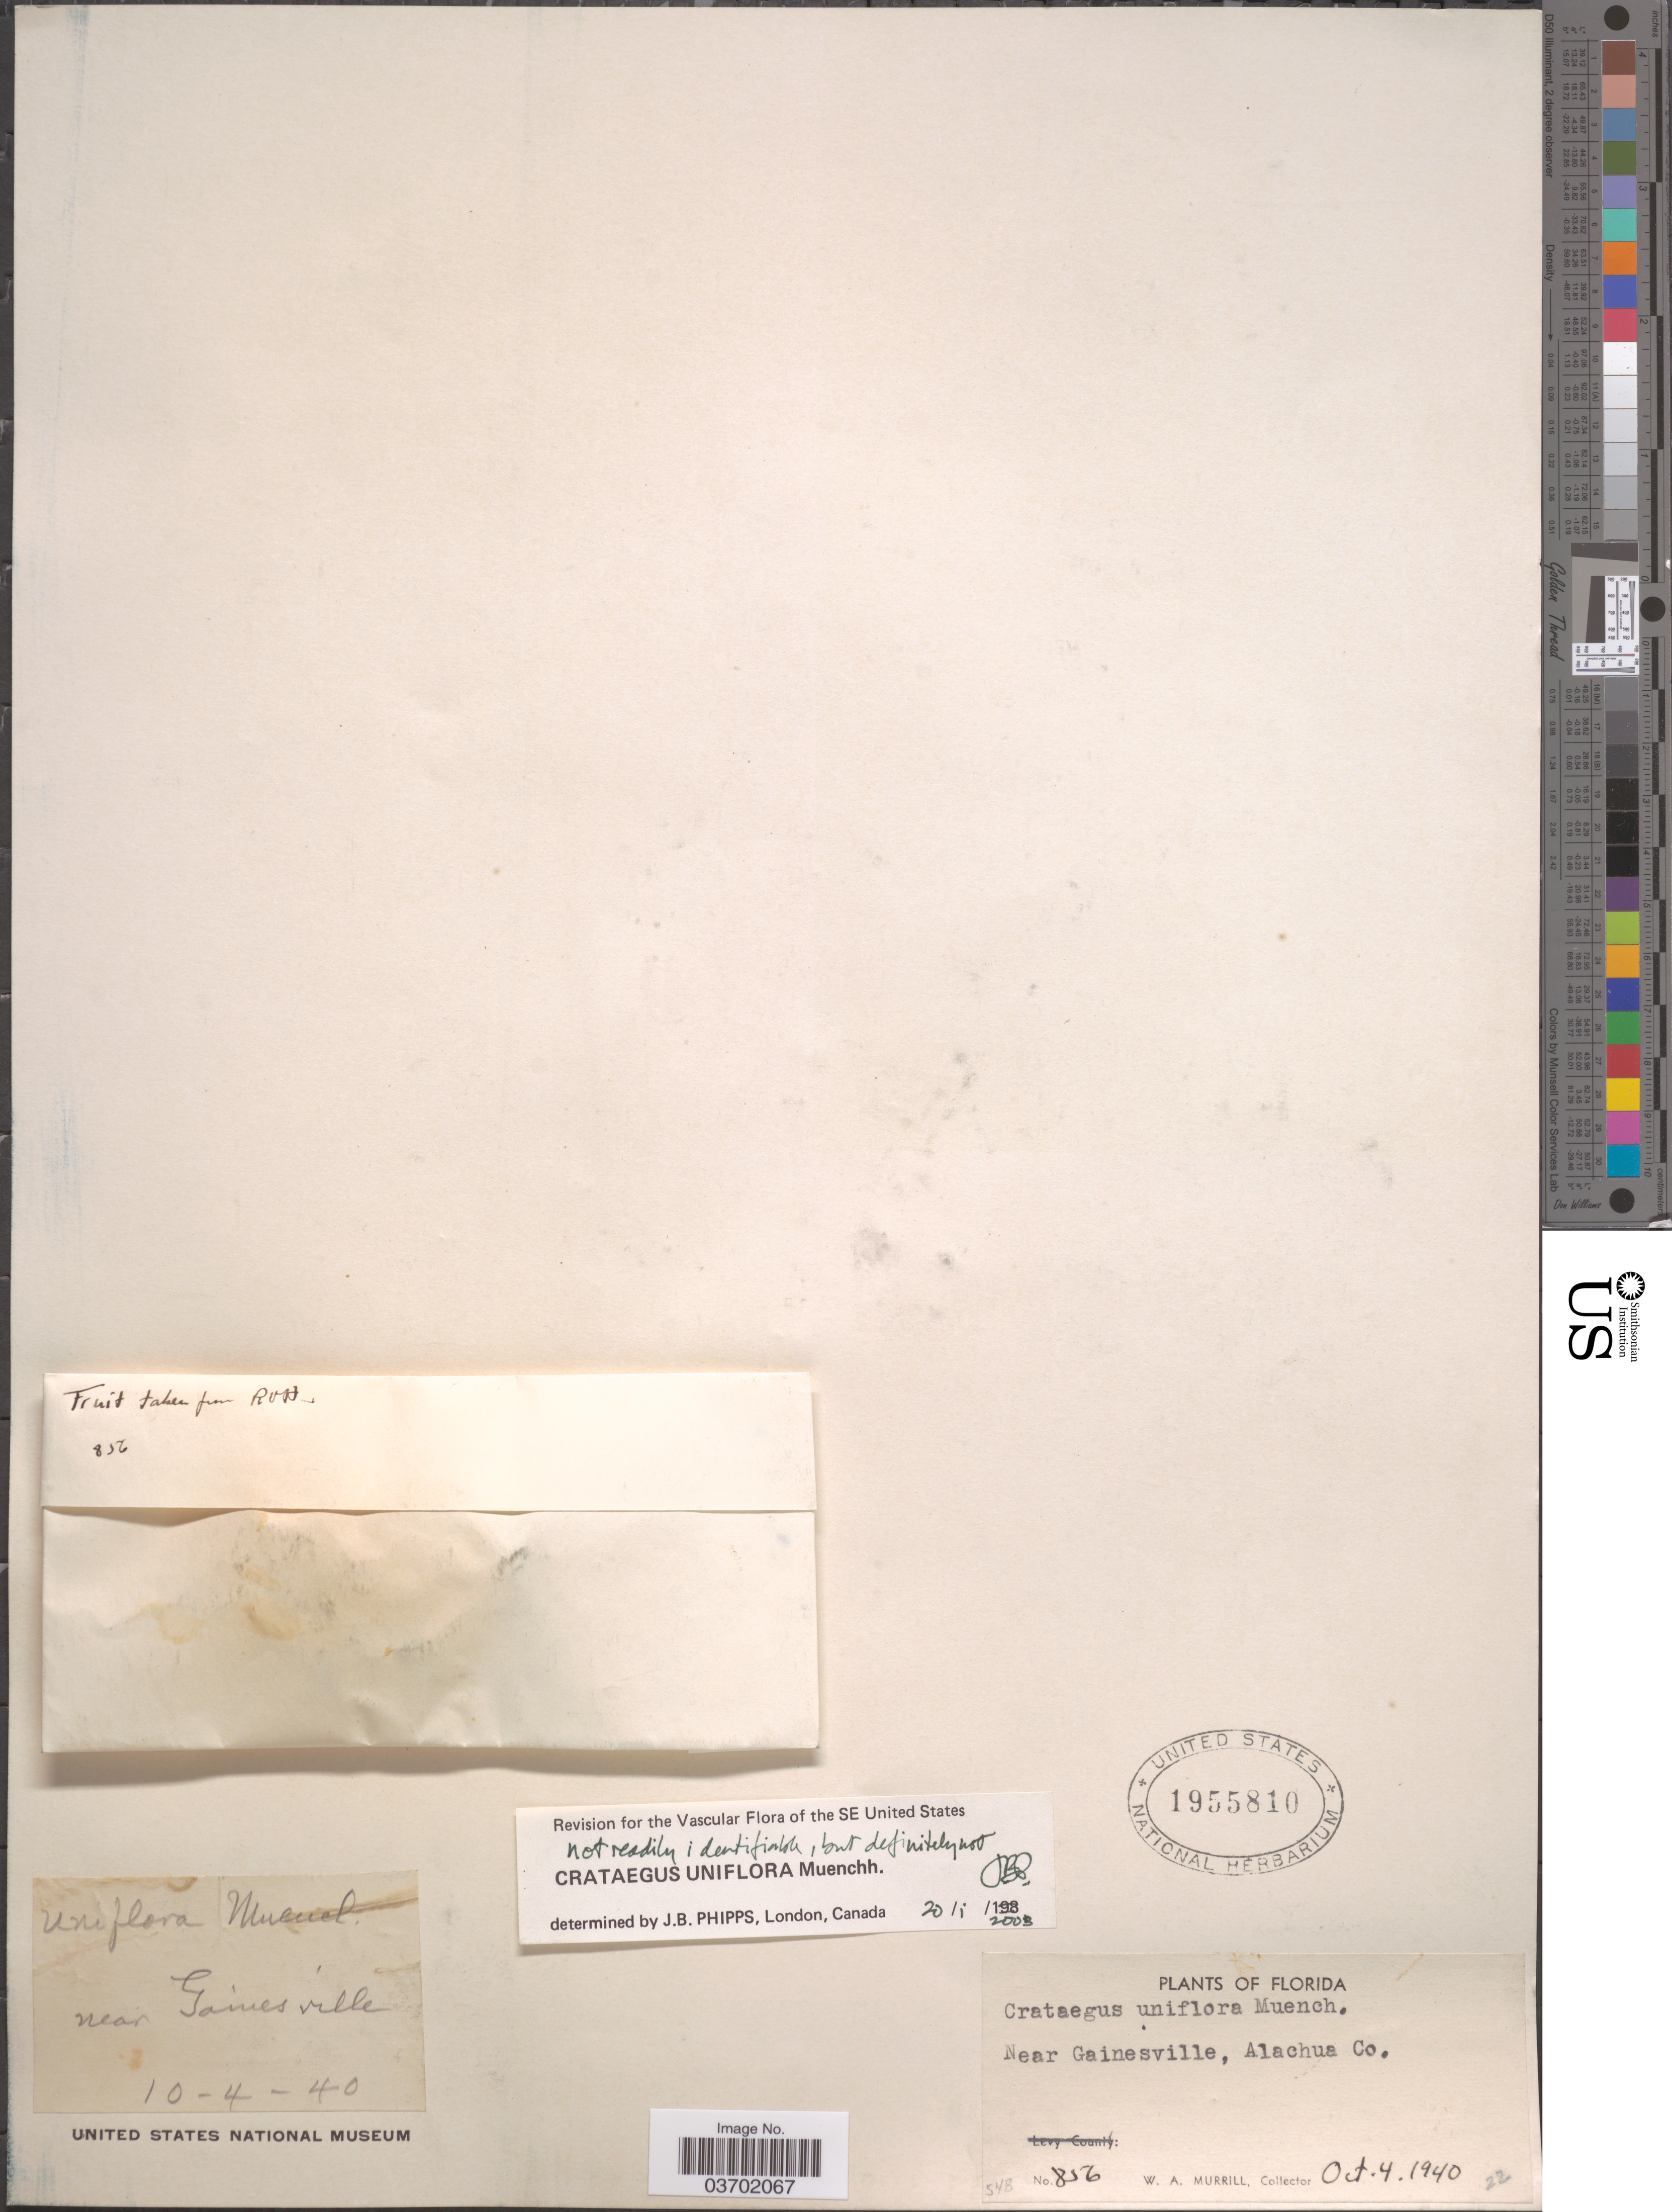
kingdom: Plantae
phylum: Tracheophyta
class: Magnoliopsida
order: Rosales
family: Rosaceae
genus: Crataegus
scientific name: Crataegus uniflora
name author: Münchh.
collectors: W. A. Murrill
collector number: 856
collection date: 1940-10-04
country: United States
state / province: Florida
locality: Near Gainesville, Alachua Co.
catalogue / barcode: US 1955810